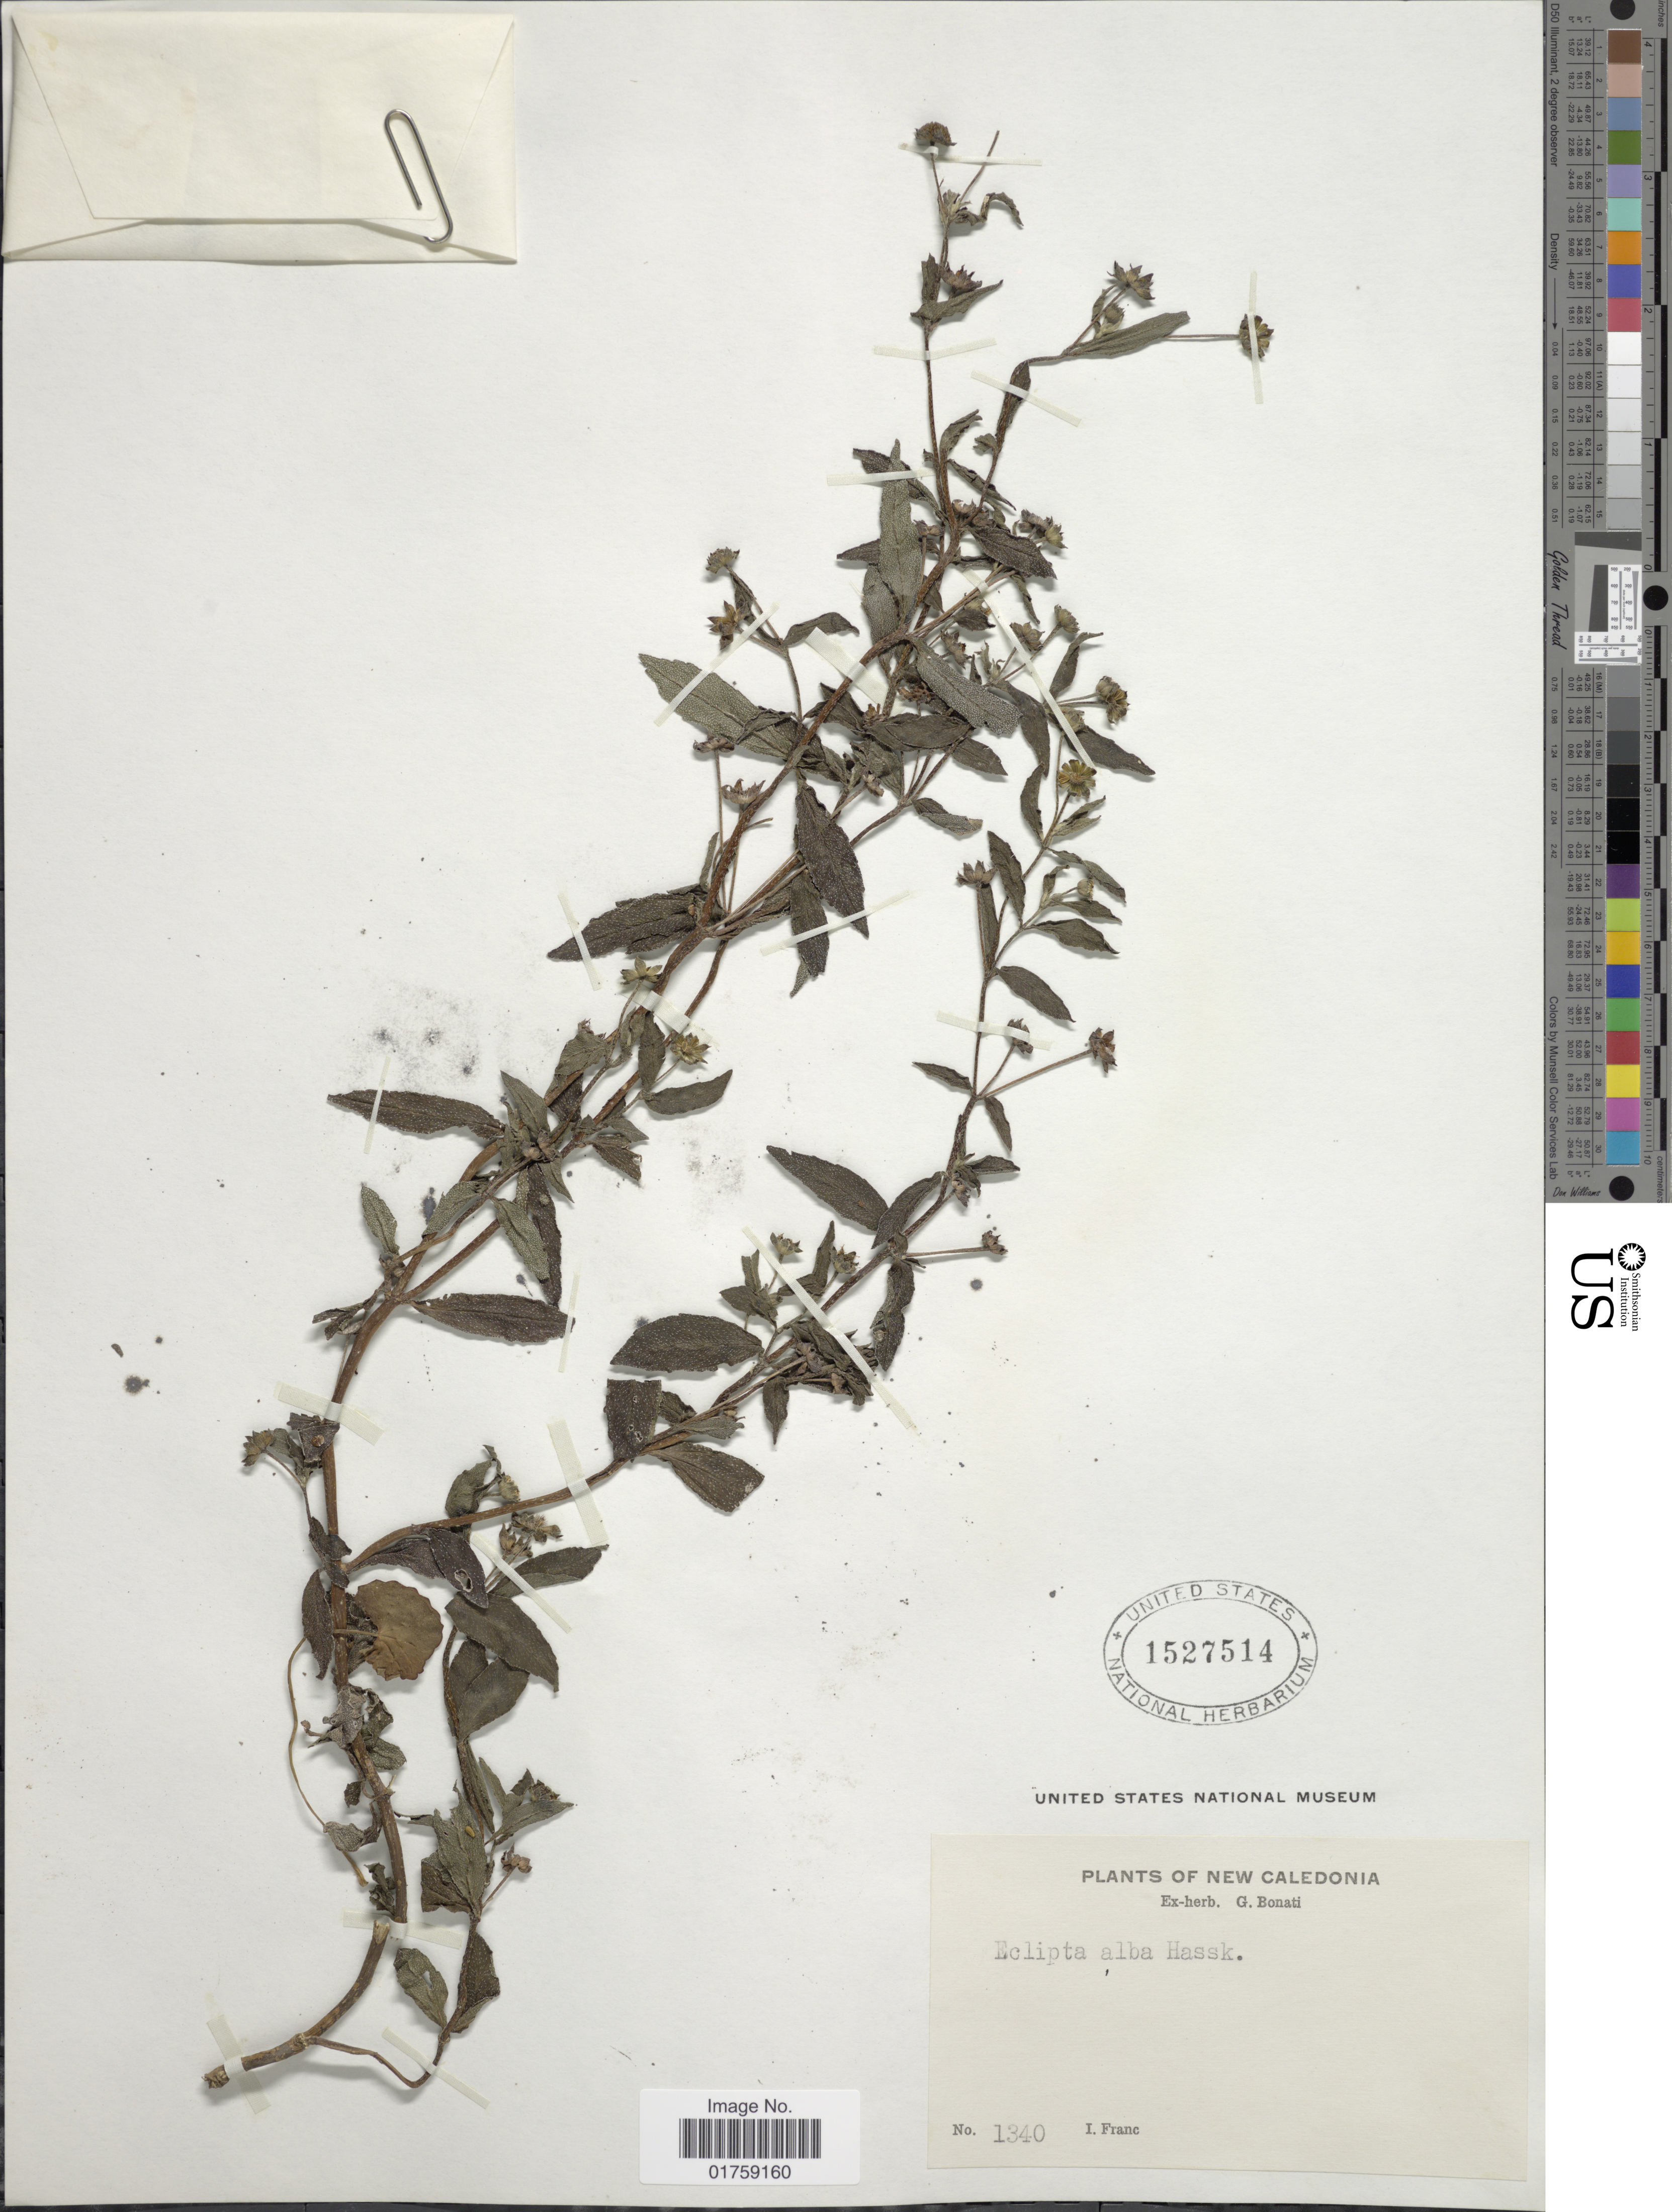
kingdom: Plantae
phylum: Tracheophyta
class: Magnoliopsida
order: Asterales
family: Asteraceae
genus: Eclipta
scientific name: Eclipta prostrata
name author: (L.) L.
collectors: I. Franc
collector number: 1340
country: New Caledonia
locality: New Caledonia.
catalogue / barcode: US 1527514